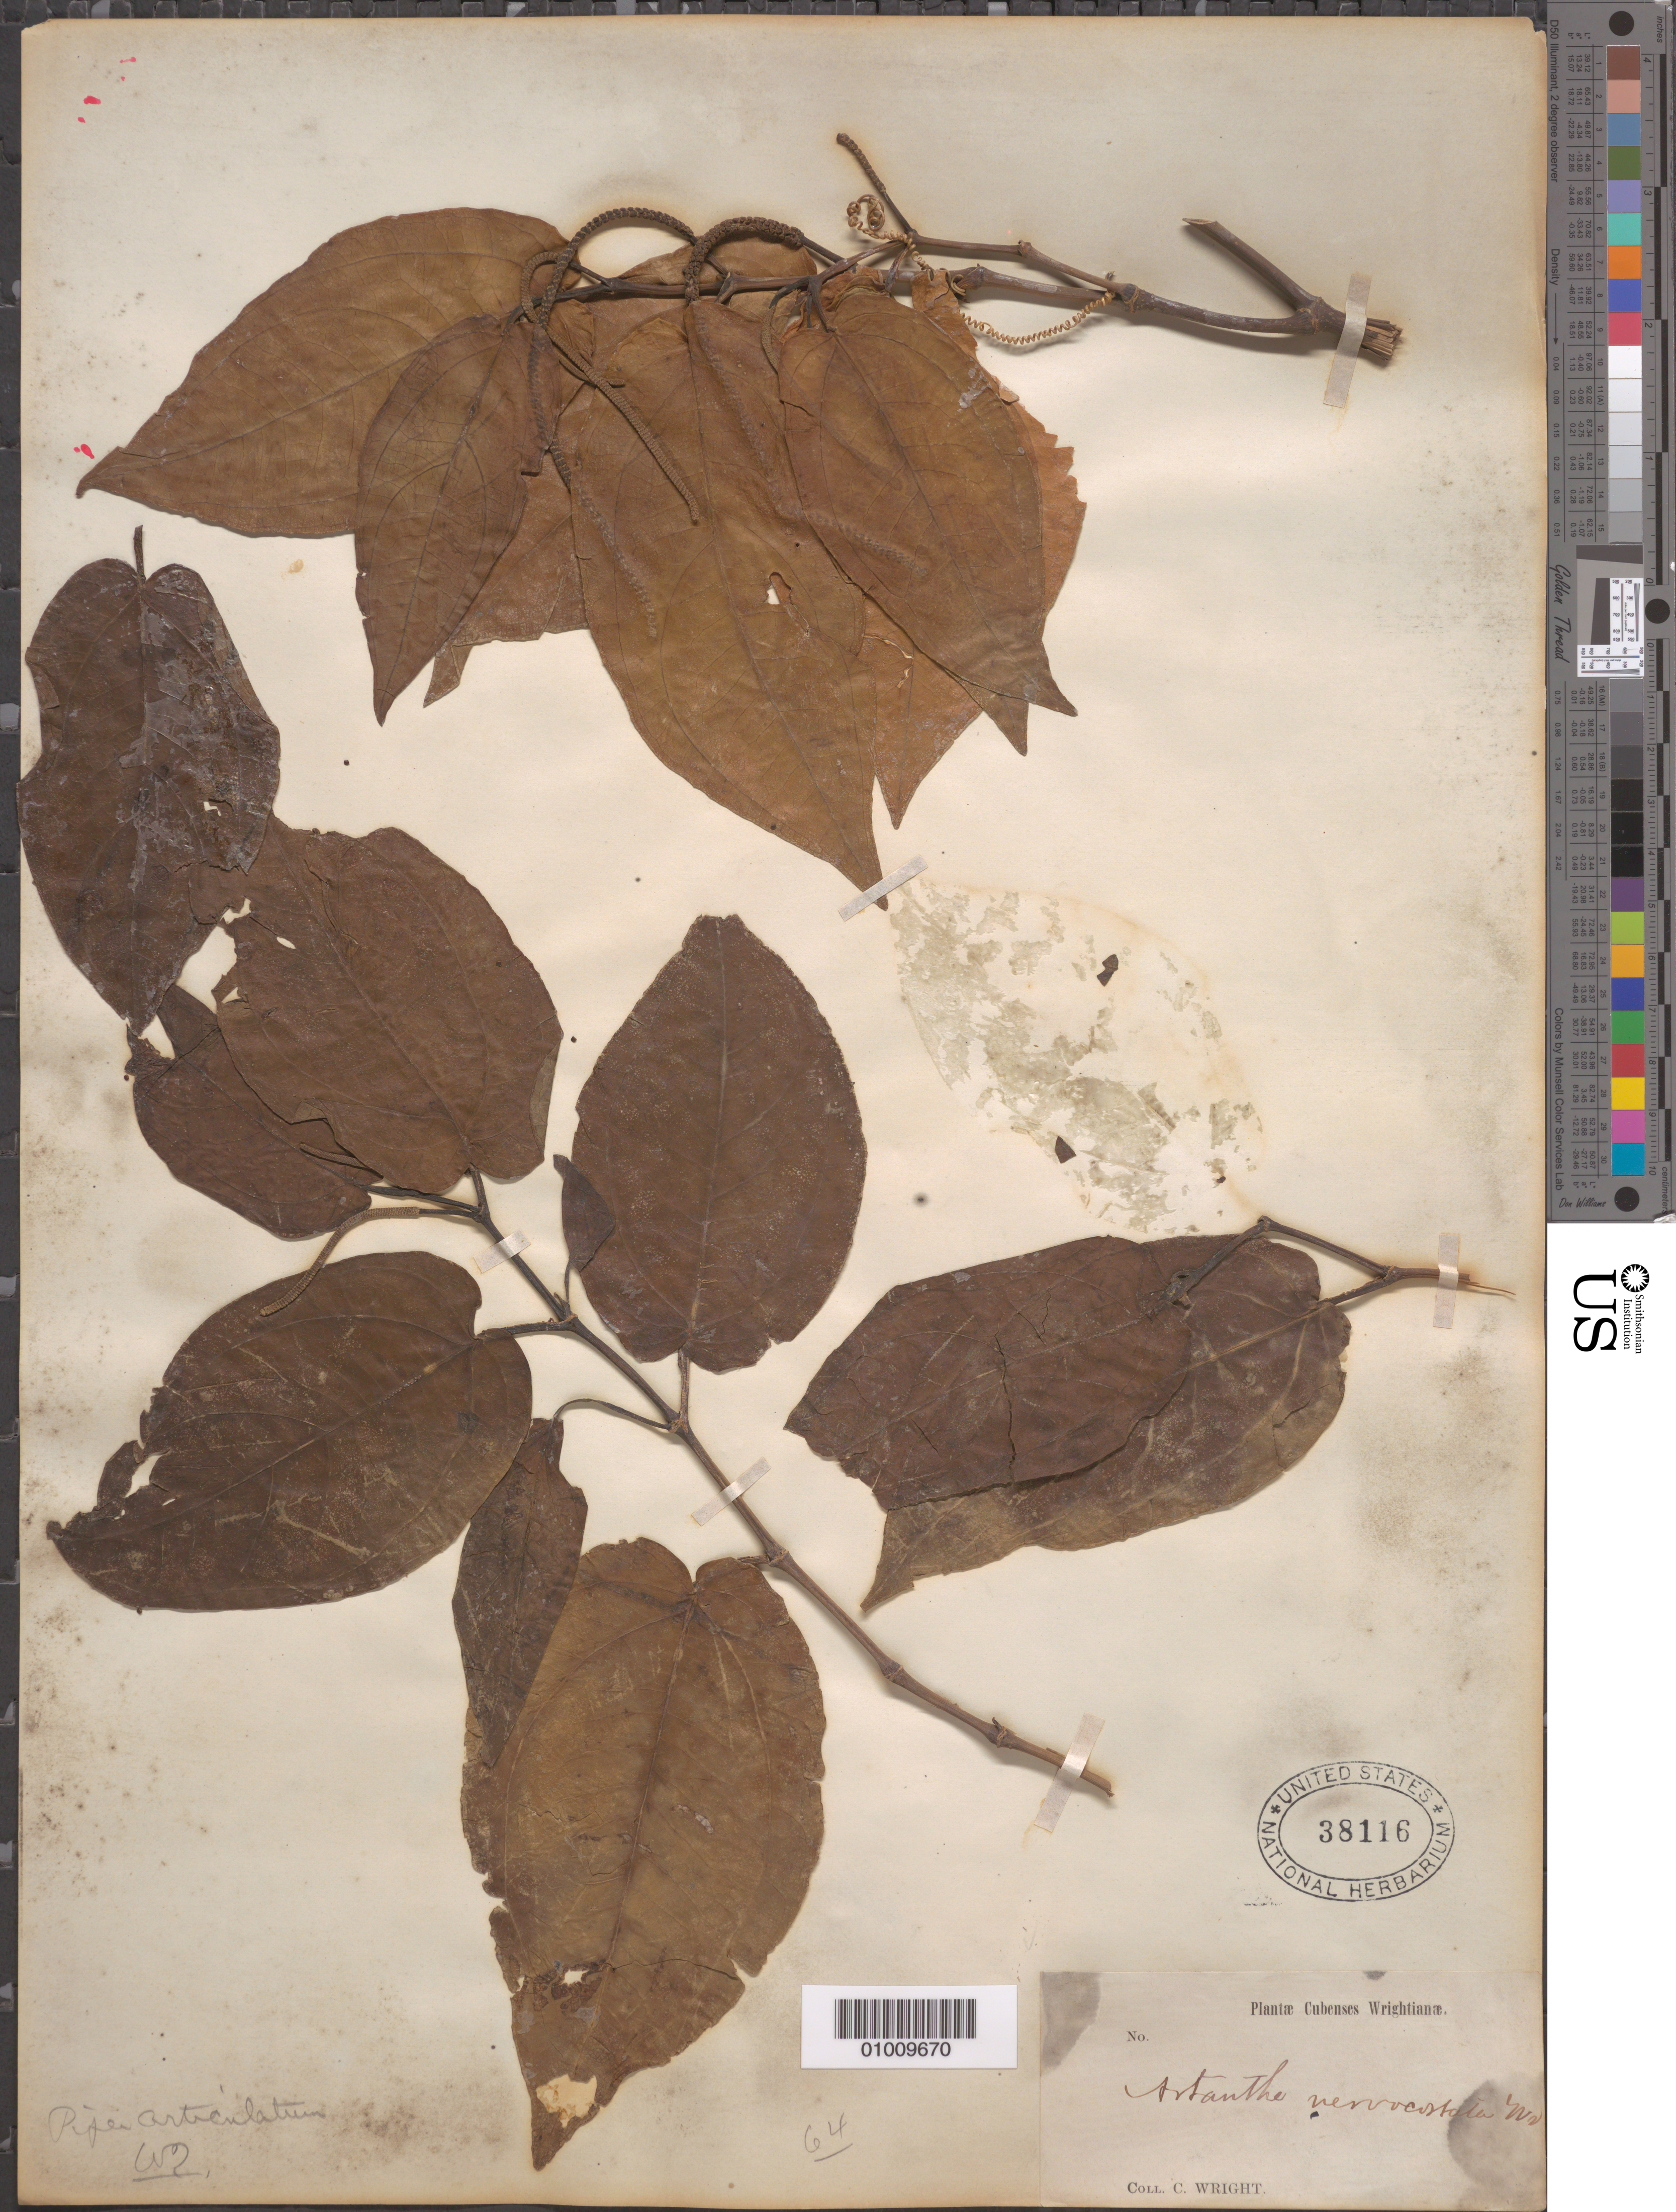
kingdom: Plantae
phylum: Tracheophyta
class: Magnoliopsida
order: Piperales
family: Piperaceae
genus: Piper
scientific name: Piper articulatum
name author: A. Rich.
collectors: C. Wright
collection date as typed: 1800 to 1899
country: Cuba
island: Cuba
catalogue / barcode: US 38116